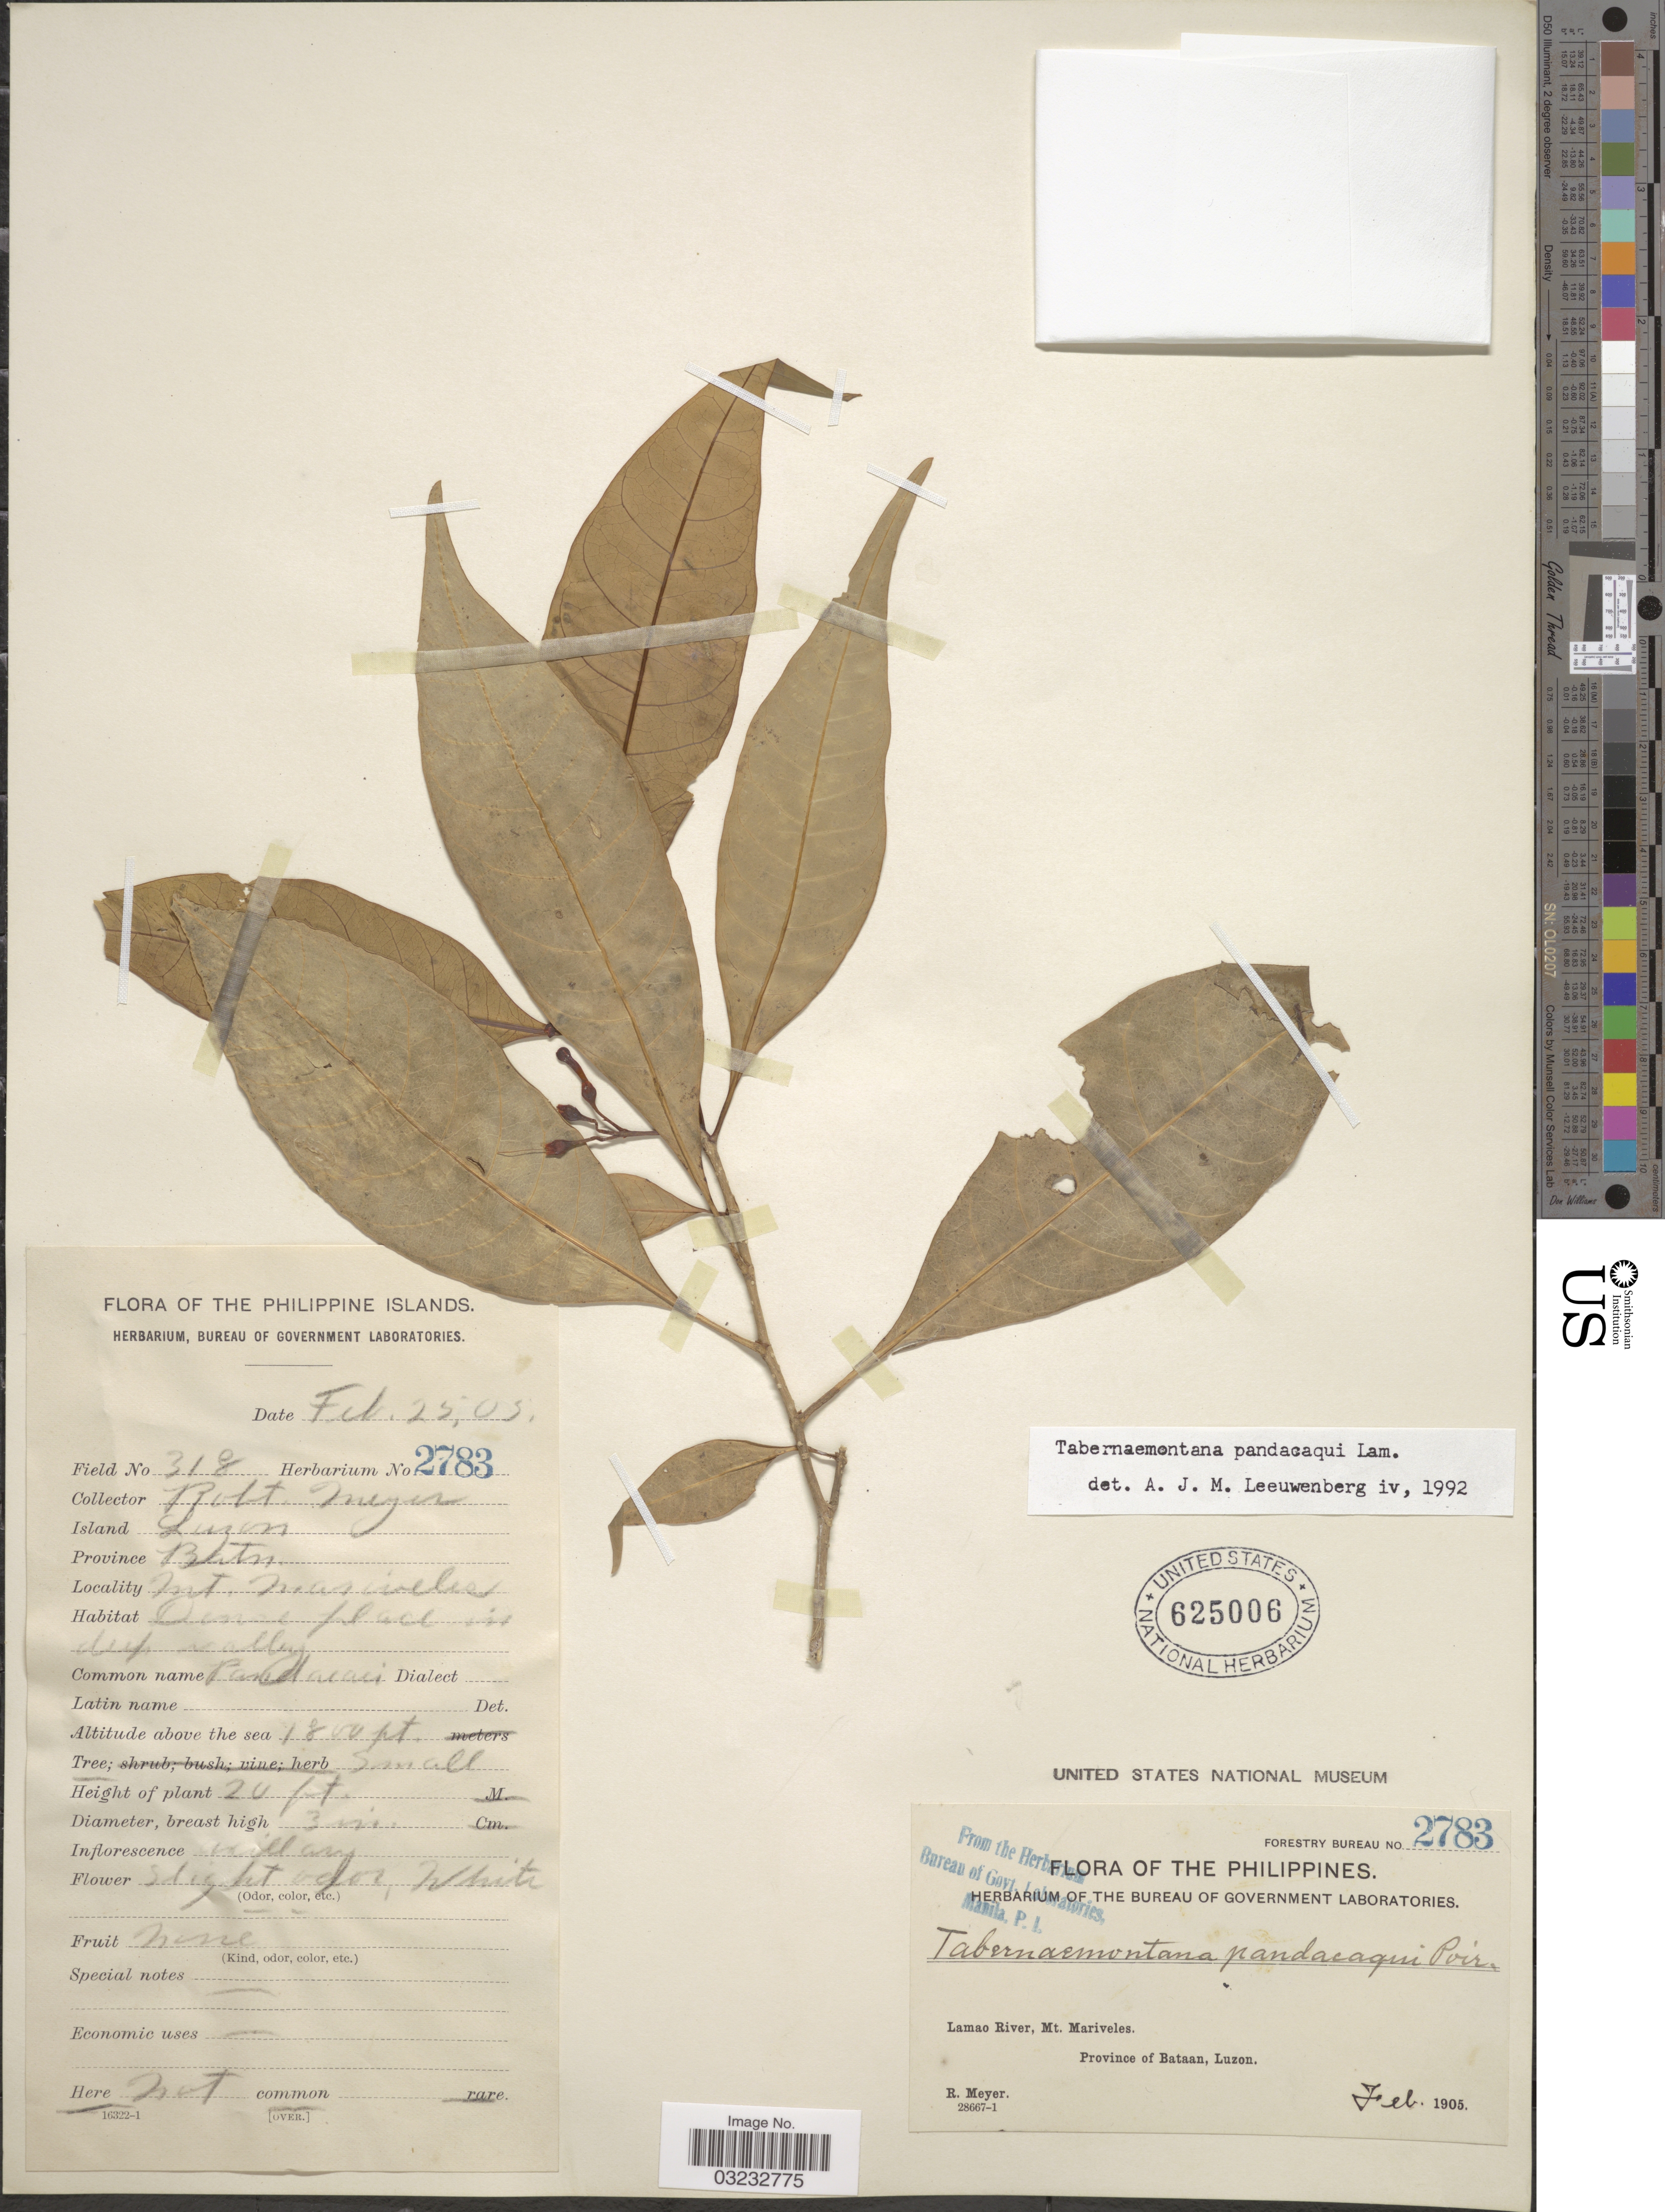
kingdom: Plantae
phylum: Tracheophyta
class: Magnoliopsida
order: Gentianales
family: Apocynaceae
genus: Tabernaemontana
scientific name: Tabernaemontana pandacaqui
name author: Poir.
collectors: R. Meyer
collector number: Forestry Bureau 2783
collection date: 1905-02-25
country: Philippines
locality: Lamao River, Mt. Mariveles. Province of Bataan, Luzon.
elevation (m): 549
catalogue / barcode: US 625006